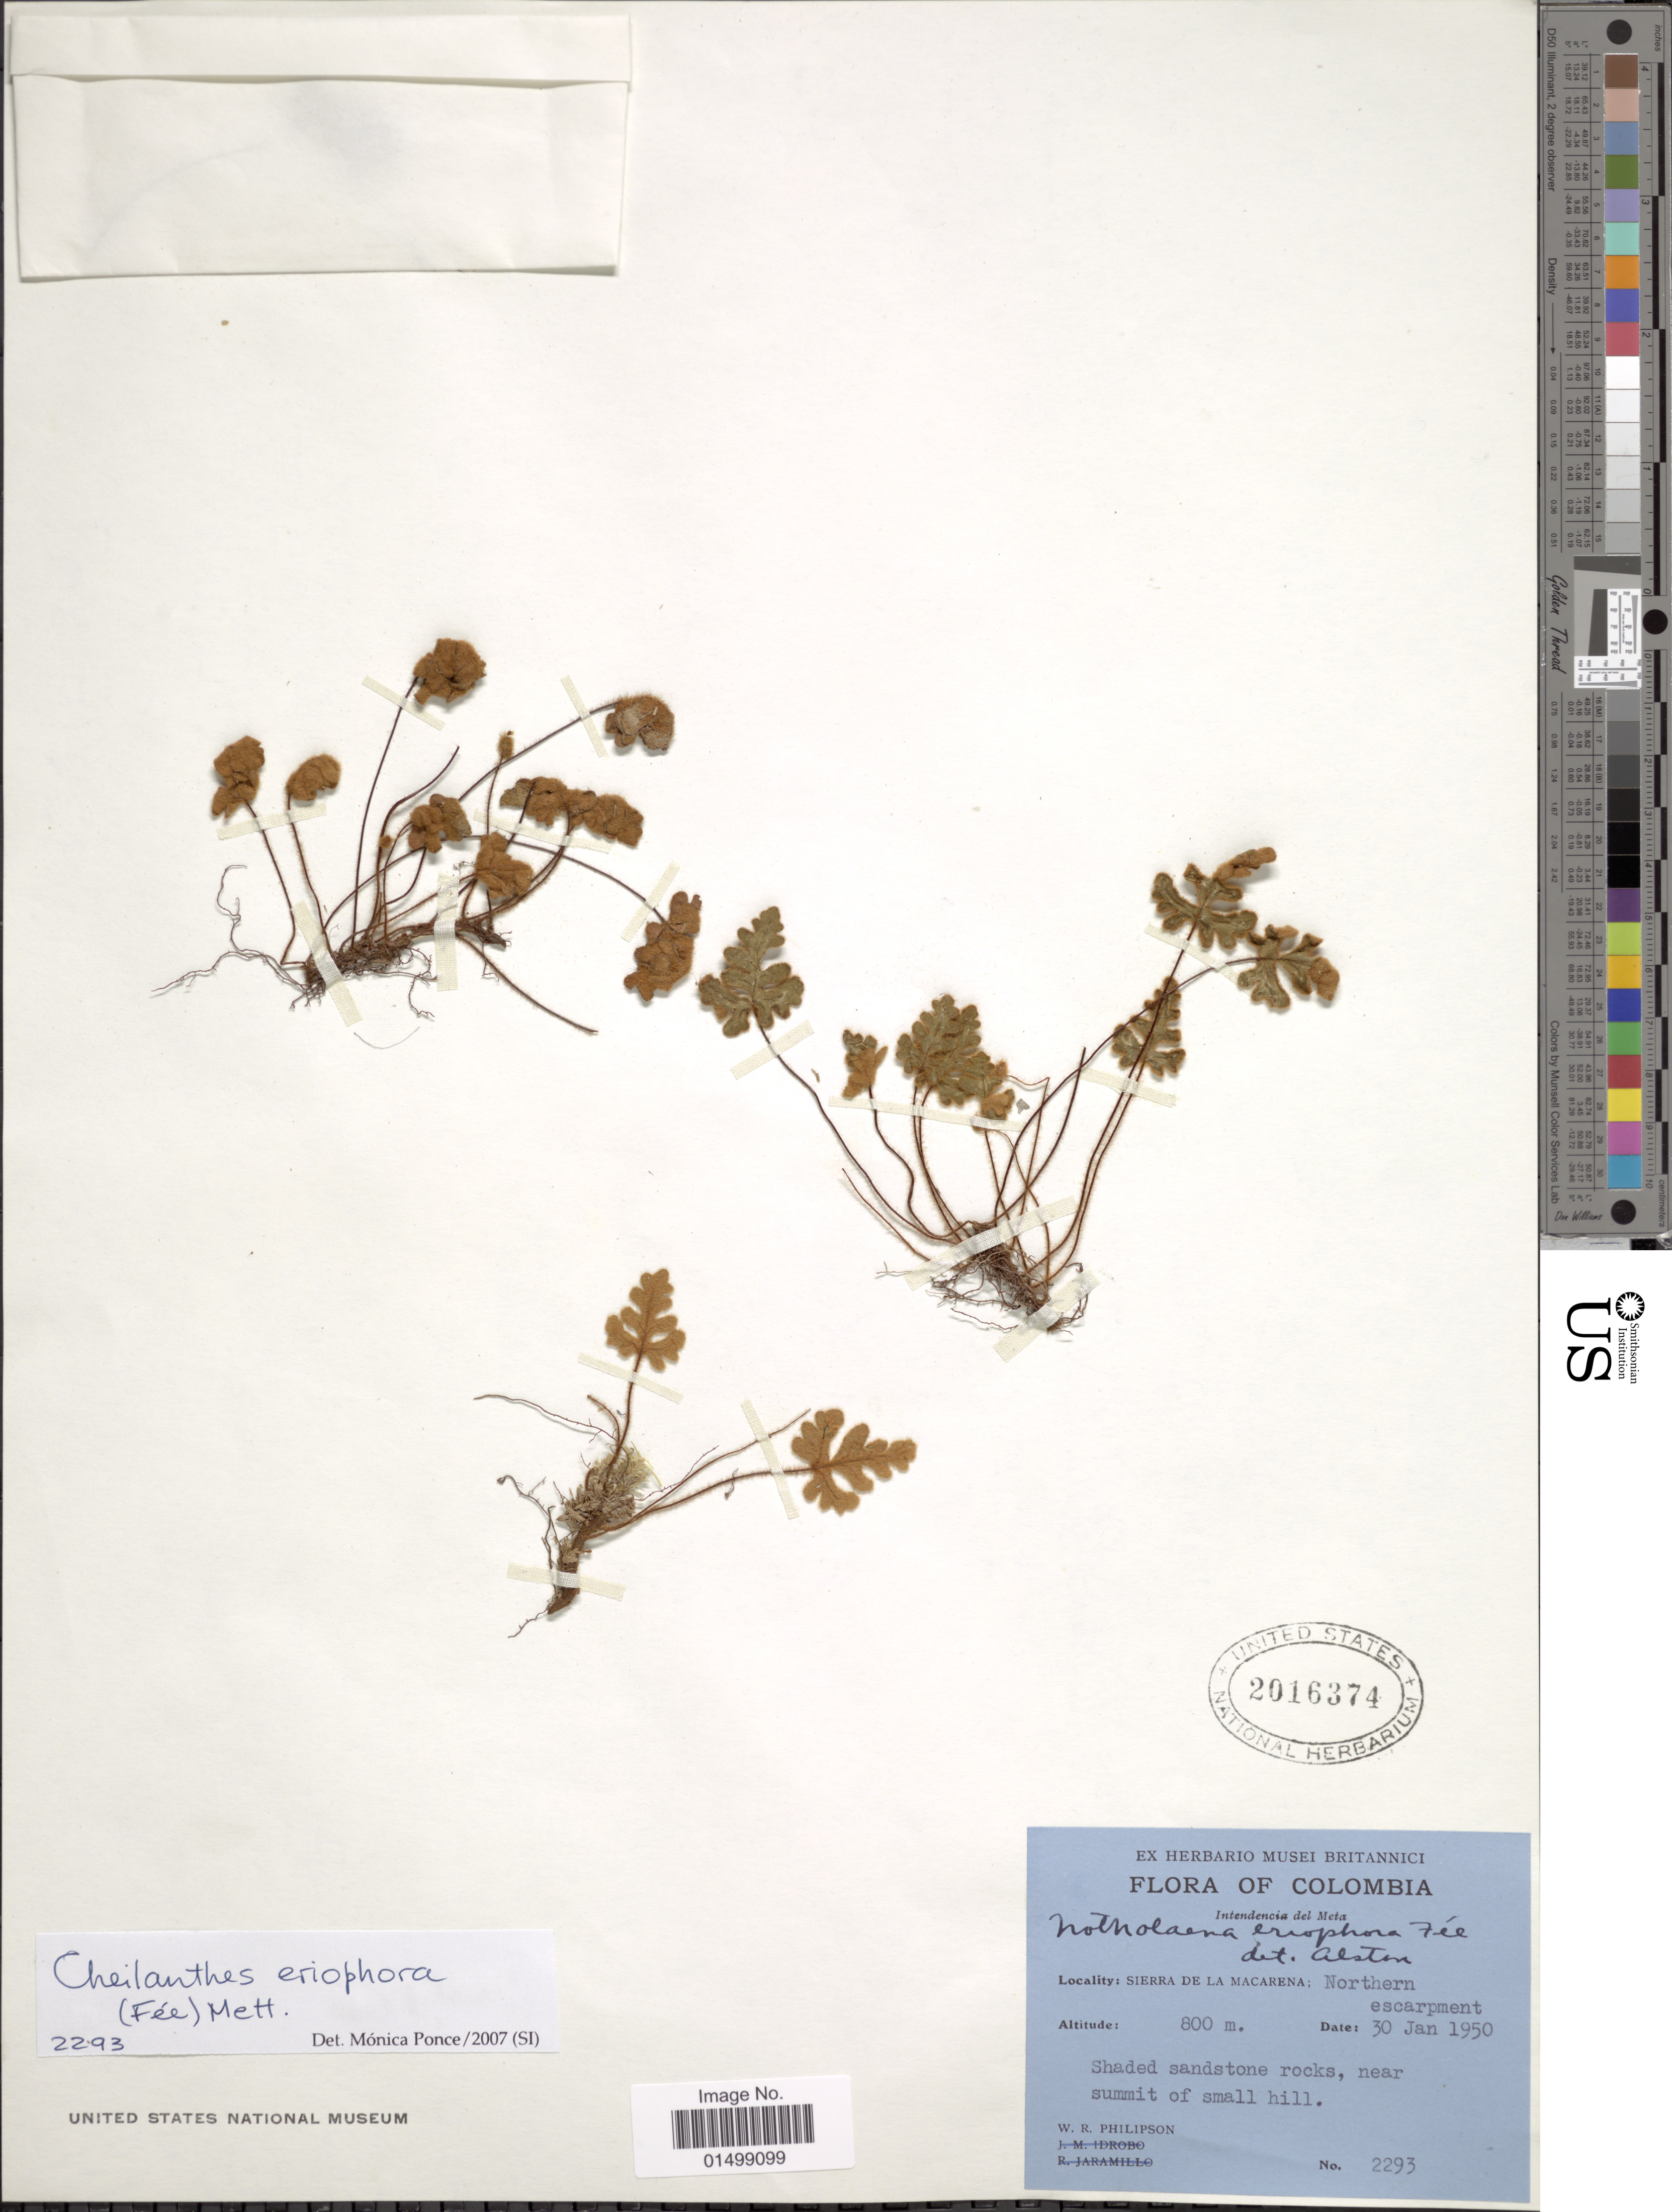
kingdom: Plantae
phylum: Tracheophyta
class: Polypodiopsida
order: Polypodiales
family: Pteridaceae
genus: Cheilanthes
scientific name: Cheilanthes eriophora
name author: (Fée) Mett.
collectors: W. R. Philipson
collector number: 2293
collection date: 1950-01-30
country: Colombia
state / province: Meta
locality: Intendencia del Meta, Sierra de la Macarena: Northern escarpment.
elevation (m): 800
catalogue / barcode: US 2016374